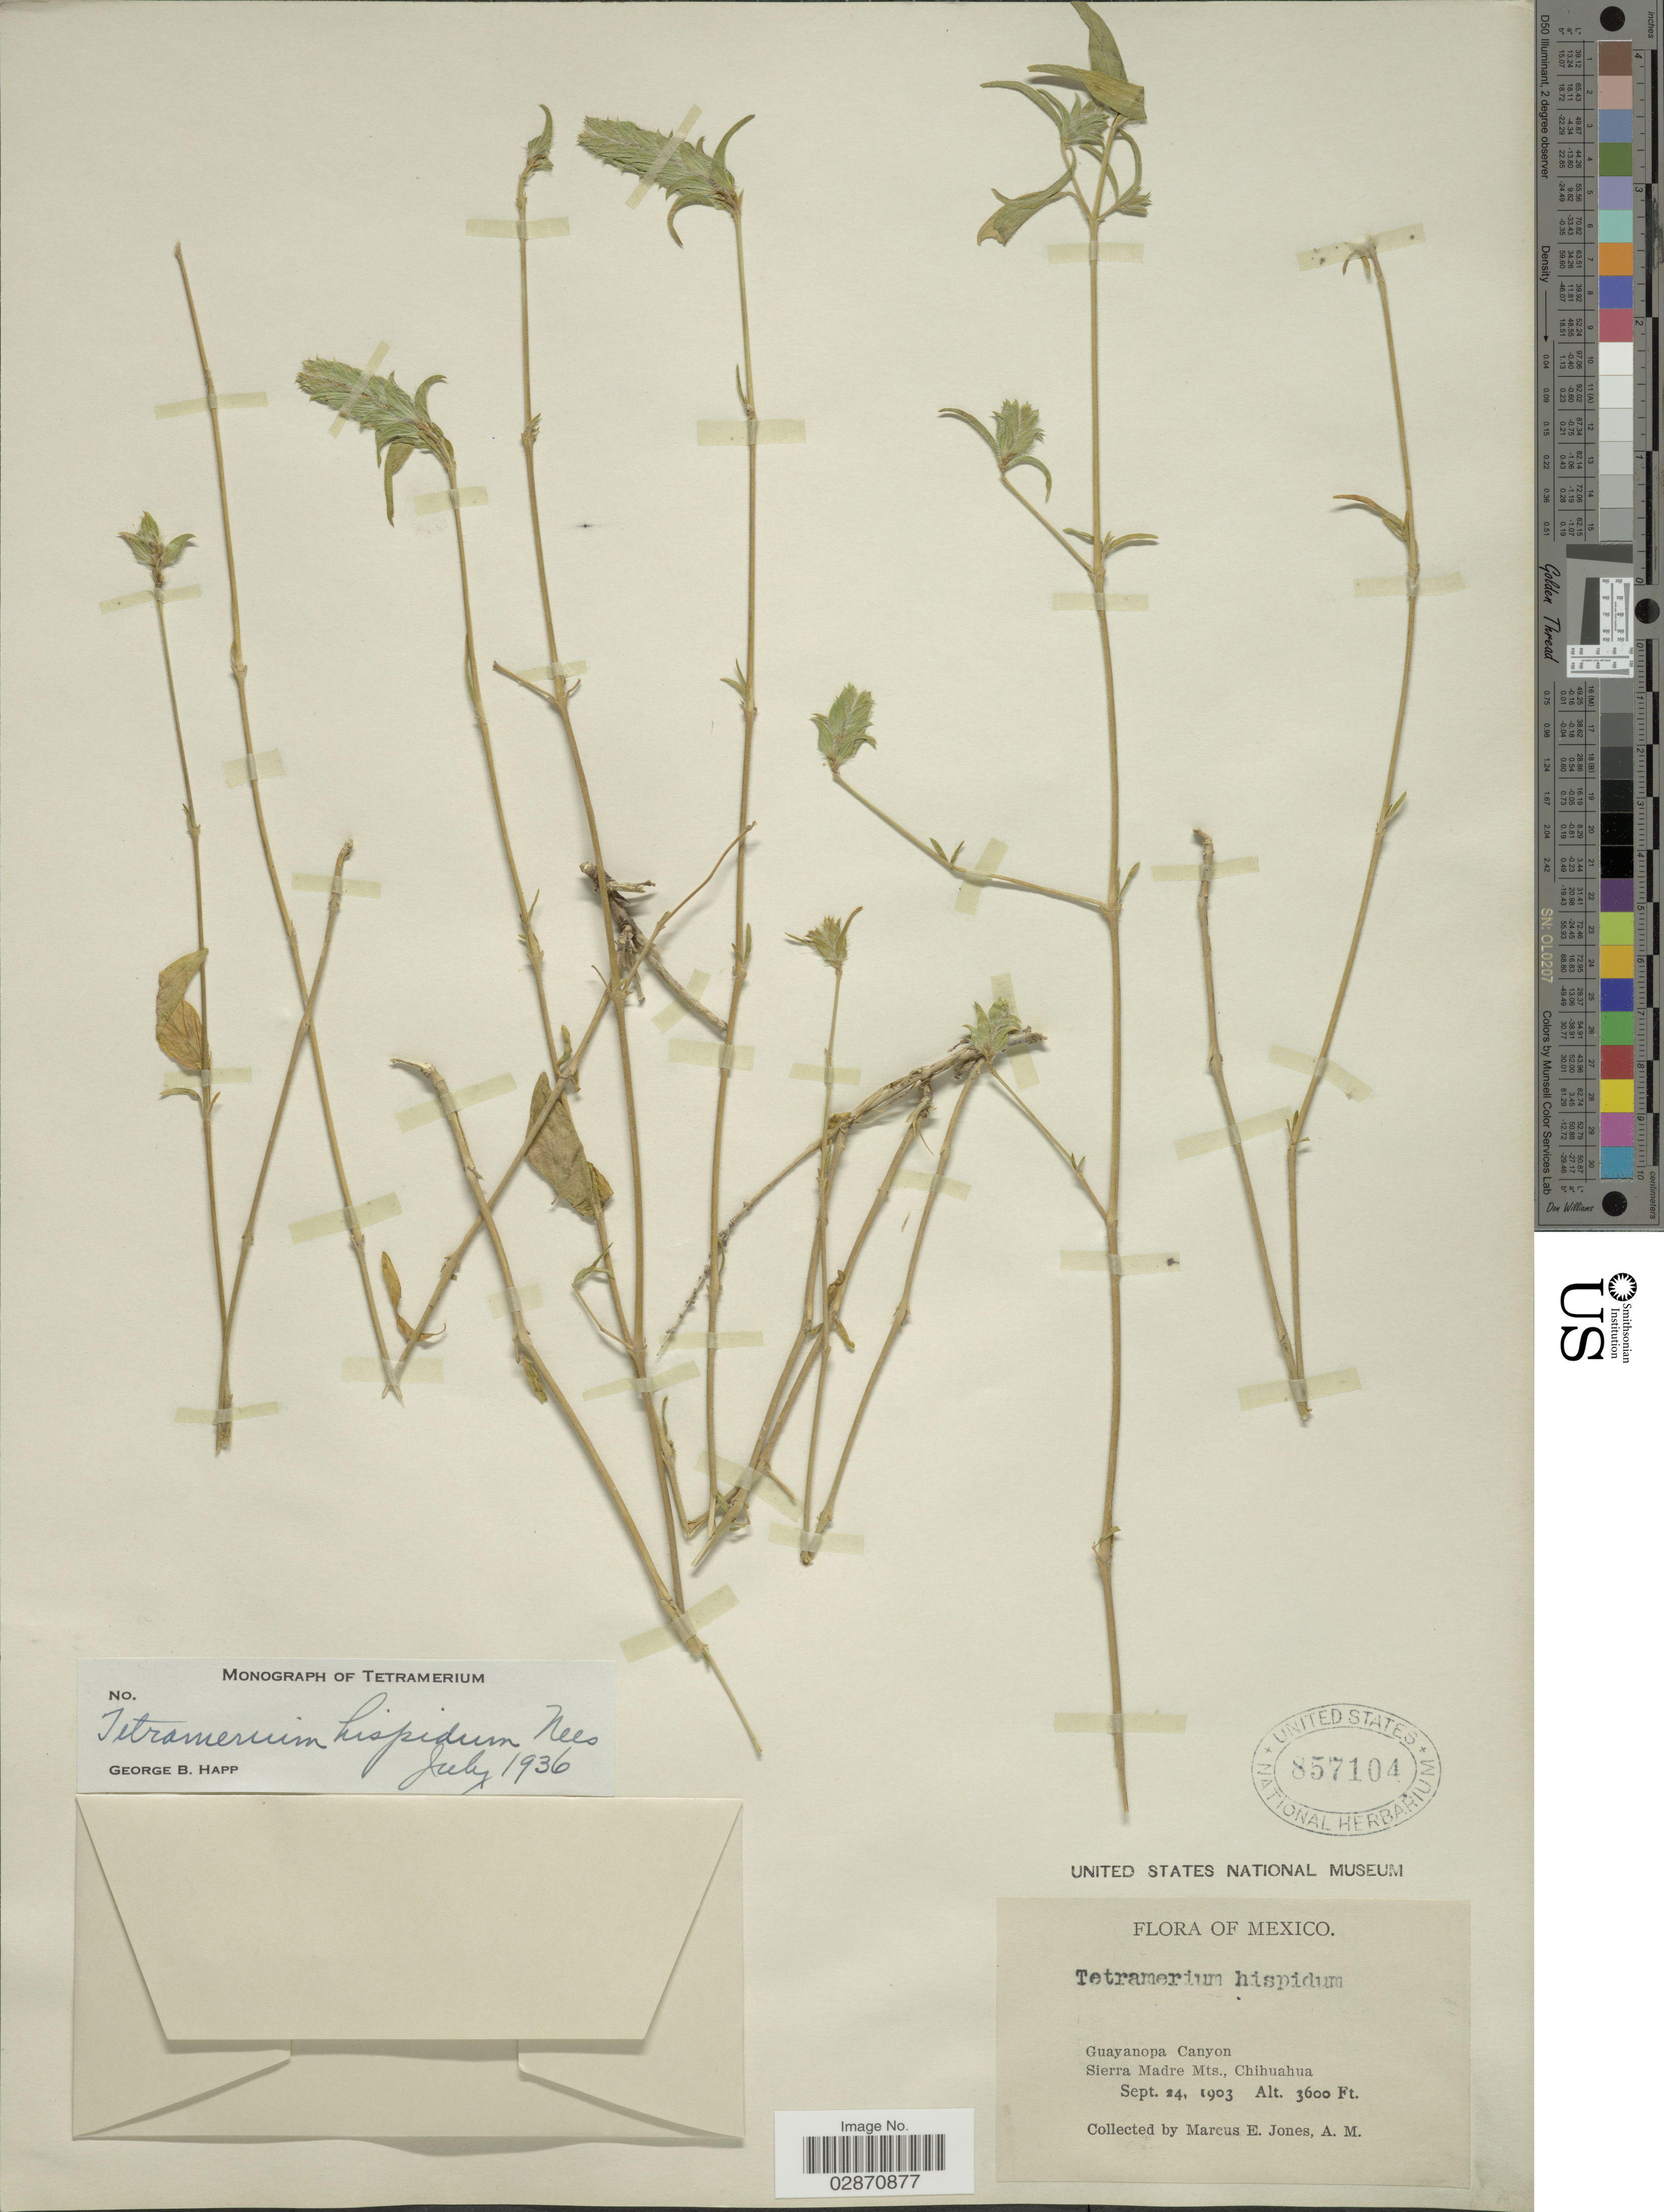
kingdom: Plantae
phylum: Tracheophyta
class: Magnoliopsida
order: Lamiales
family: Acanthaceae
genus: Tetramerium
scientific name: Tetramerium nervosum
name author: Nees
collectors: M. E. Jones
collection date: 1903-09-24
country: Mexico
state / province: Chihuahua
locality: Guayanopa Canyon. Sierra Madre Mts.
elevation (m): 1097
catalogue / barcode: US 857104